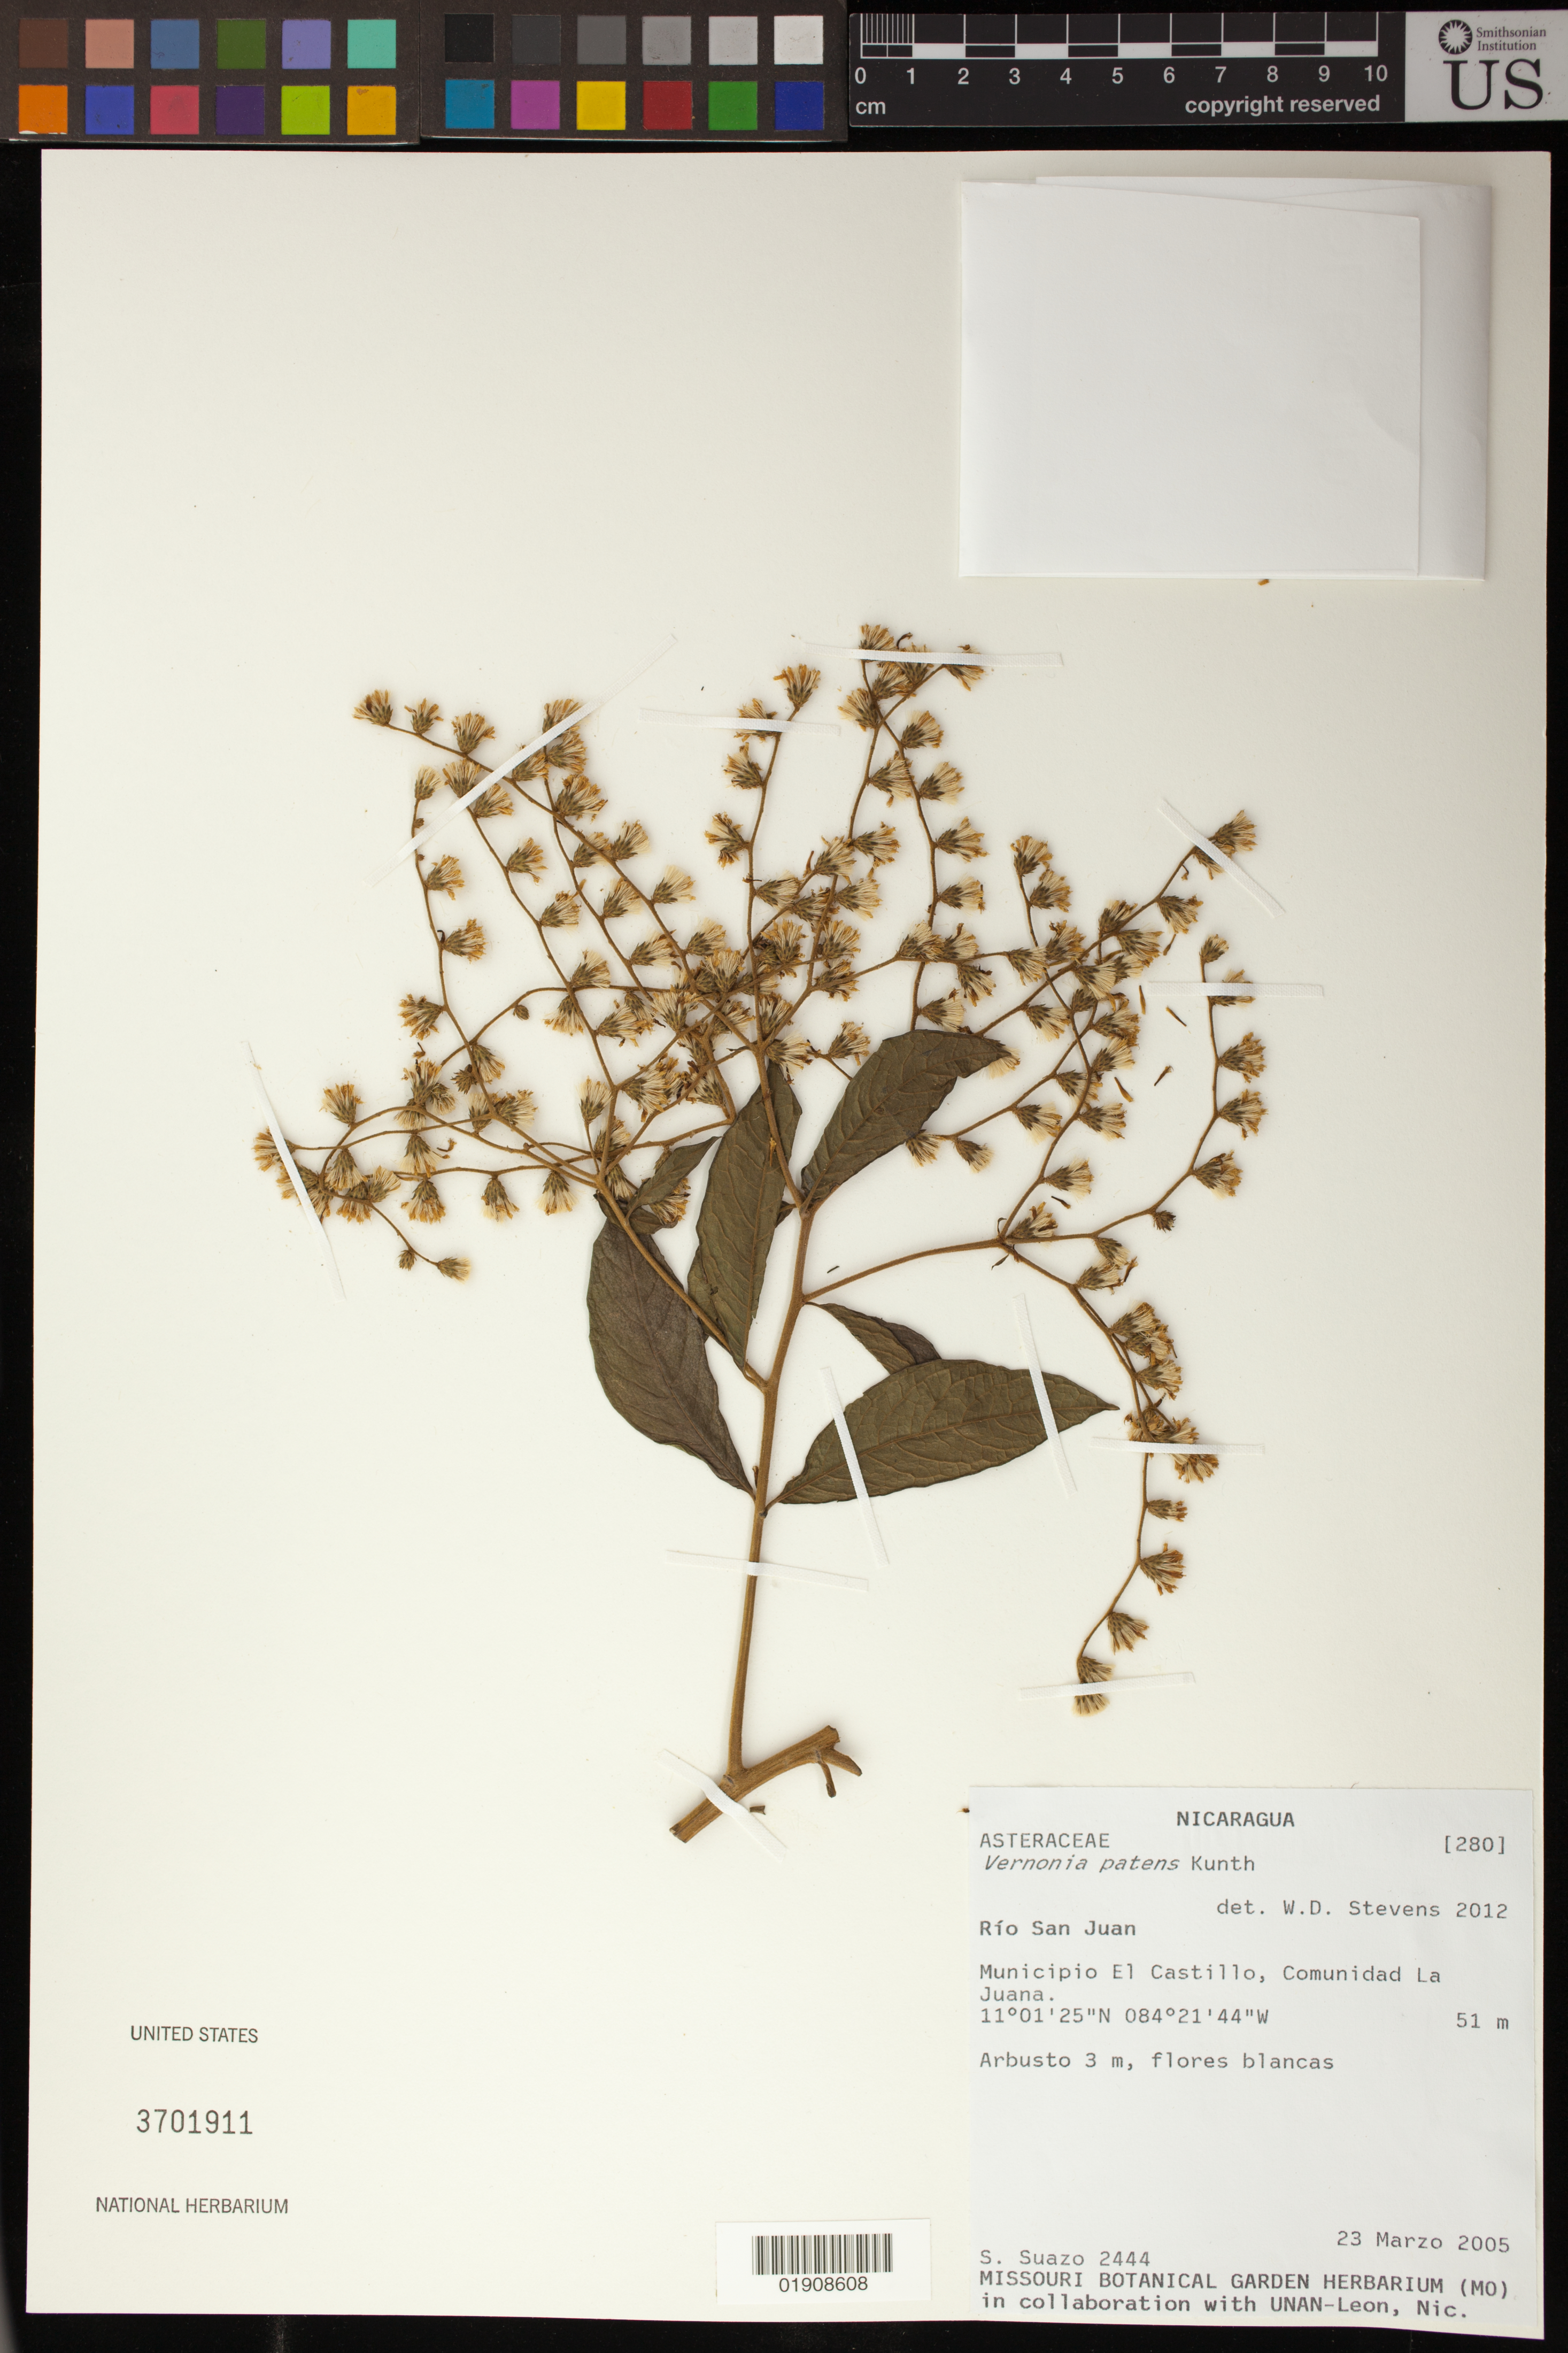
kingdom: Plantae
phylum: Tracheophyta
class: Magnoliopsida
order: Asterales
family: Asteraceae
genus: Vernonia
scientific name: Vernonia patens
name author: Kunth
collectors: S. Suazo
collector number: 2444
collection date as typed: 23 March 2005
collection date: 2005-03-23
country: Nicaragua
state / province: Rio San Juan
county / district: El Castillo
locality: Comunidad La Juana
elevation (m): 51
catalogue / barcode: US 3701911